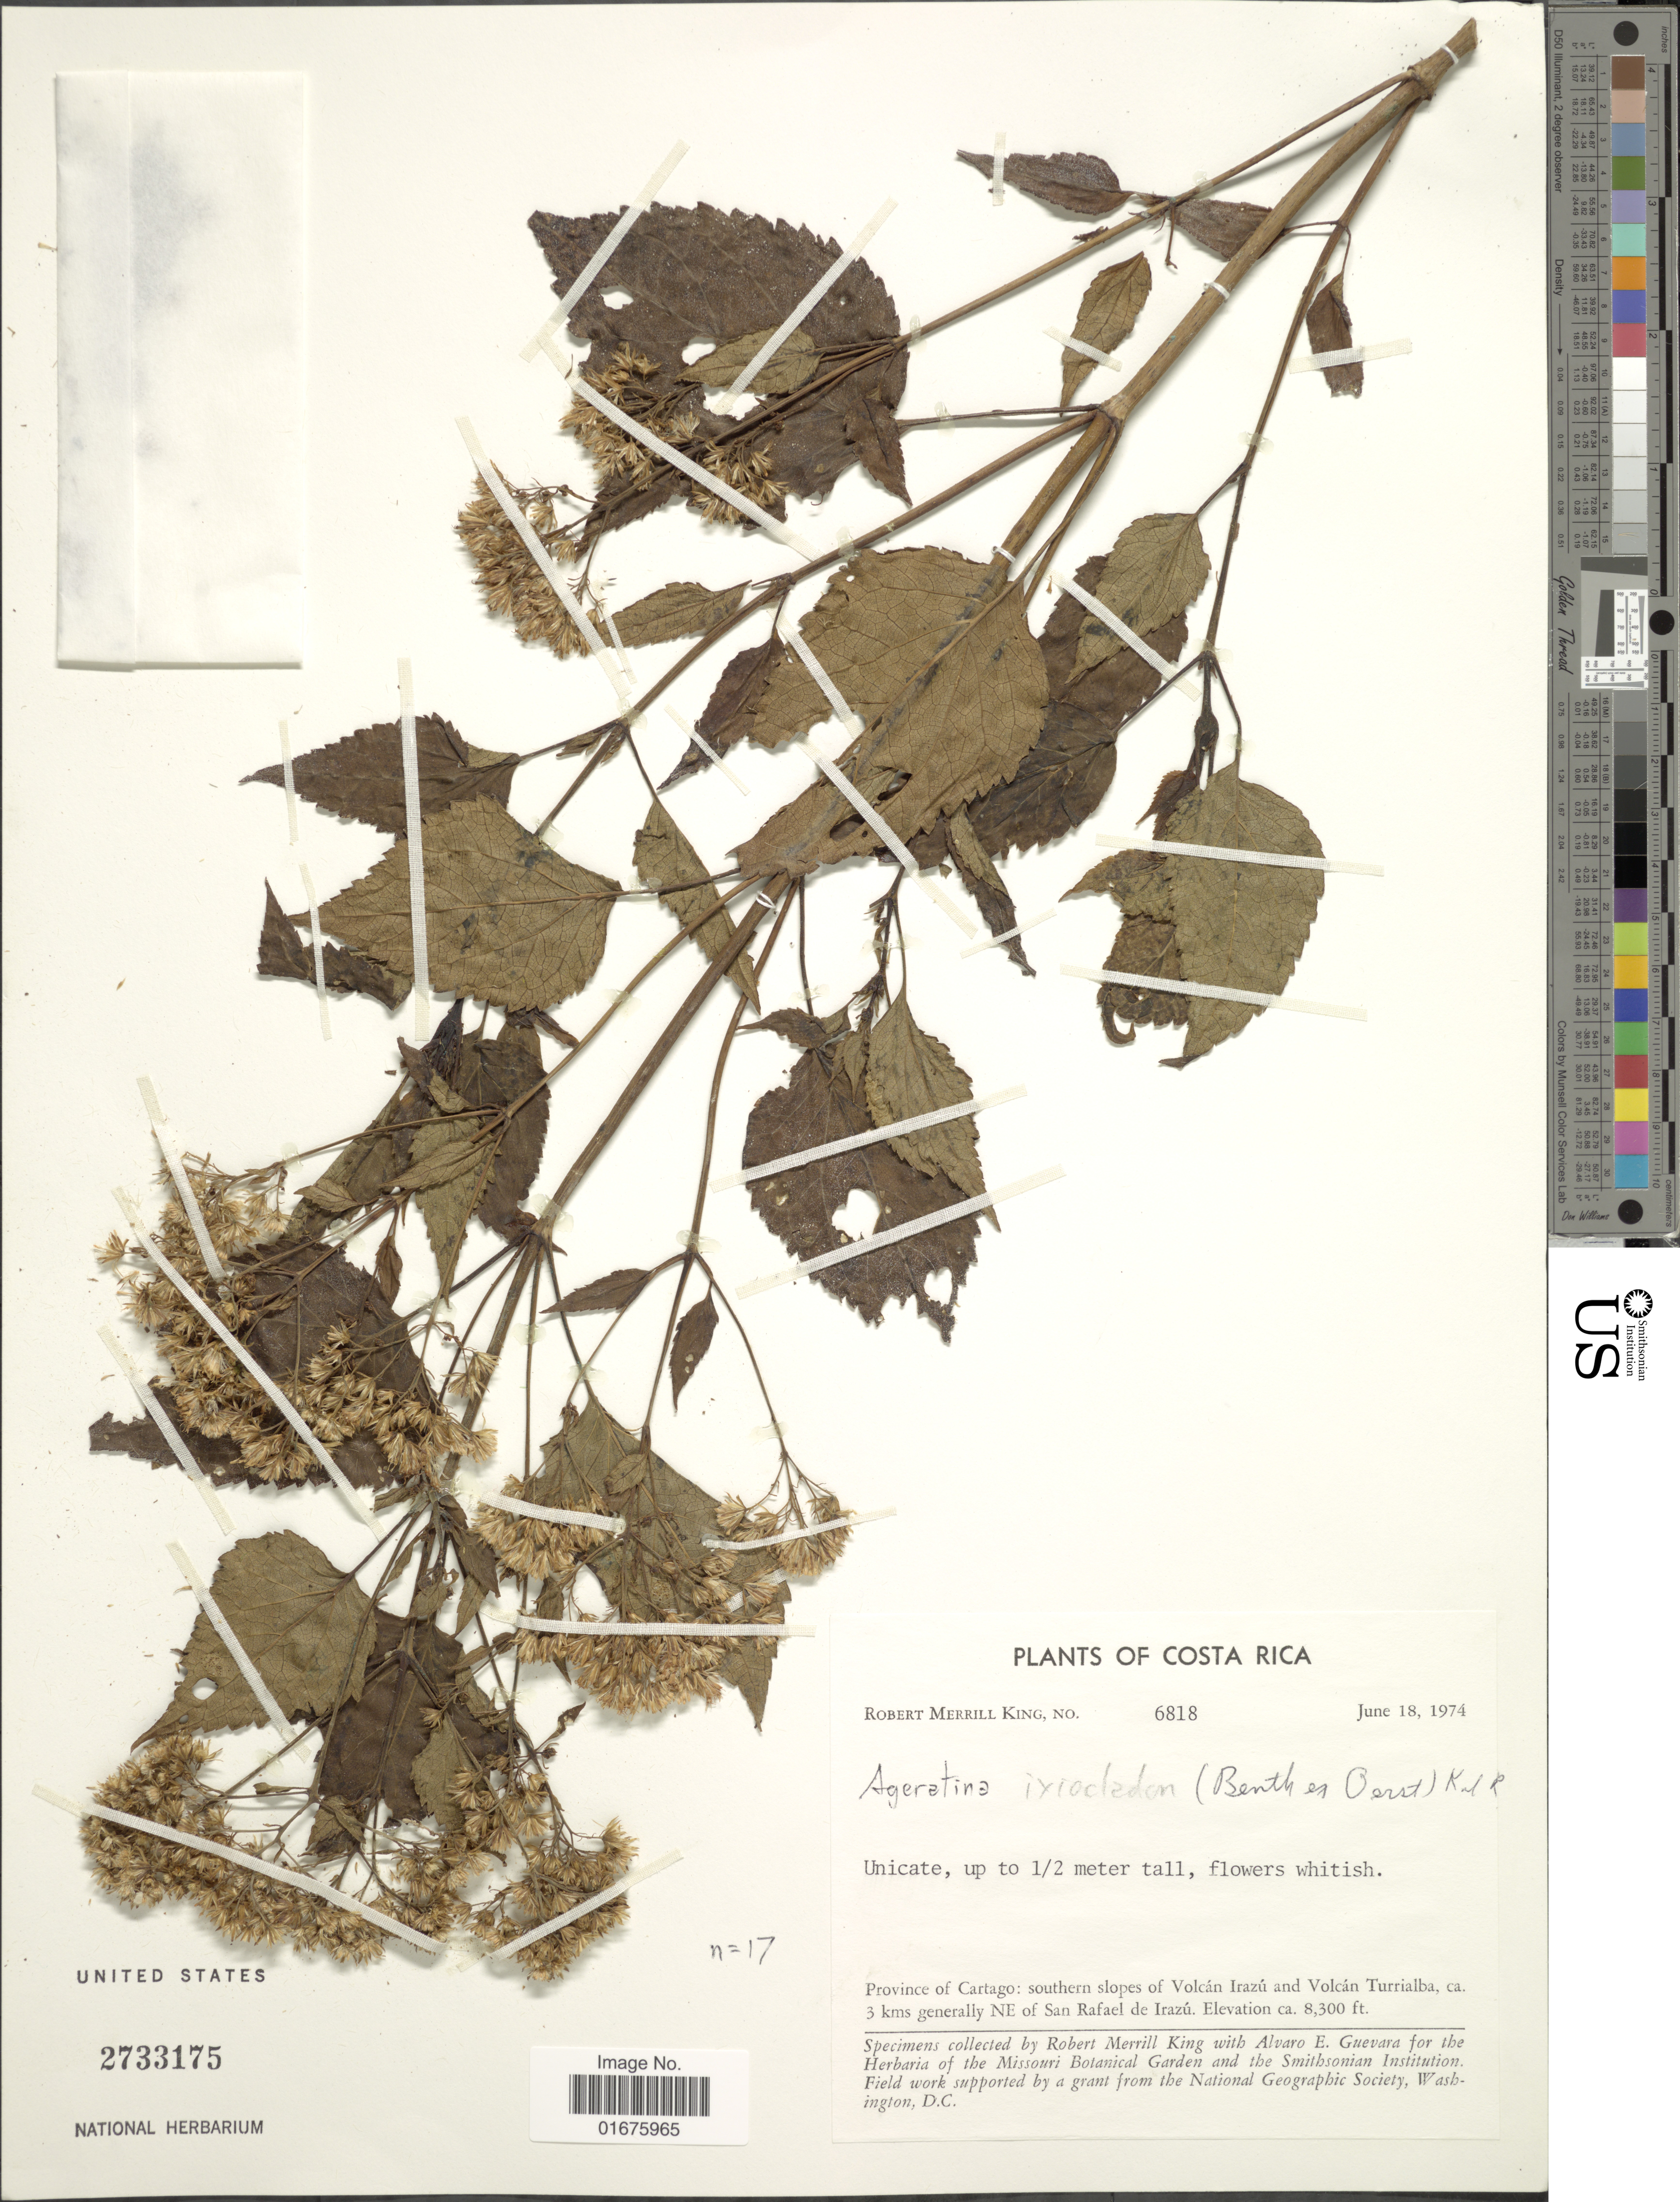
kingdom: Plantae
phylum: Tracheophyta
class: Magnoliopsida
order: Asterales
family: Asteraceae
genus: Ageratina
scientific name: Ageratina ixiocladon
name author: (Benth. ex Oerst.) R.M. King & H. Rob.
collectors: R. M. King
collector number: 6818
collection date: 1974-06-18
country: Costa Rica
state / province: Cartago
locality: Southern slopes of Volcán Irazú and Volcán Turrialba, ca. 3 km generally NE of San Rafael de Irazú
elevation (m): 2530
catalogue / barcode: US 2733175